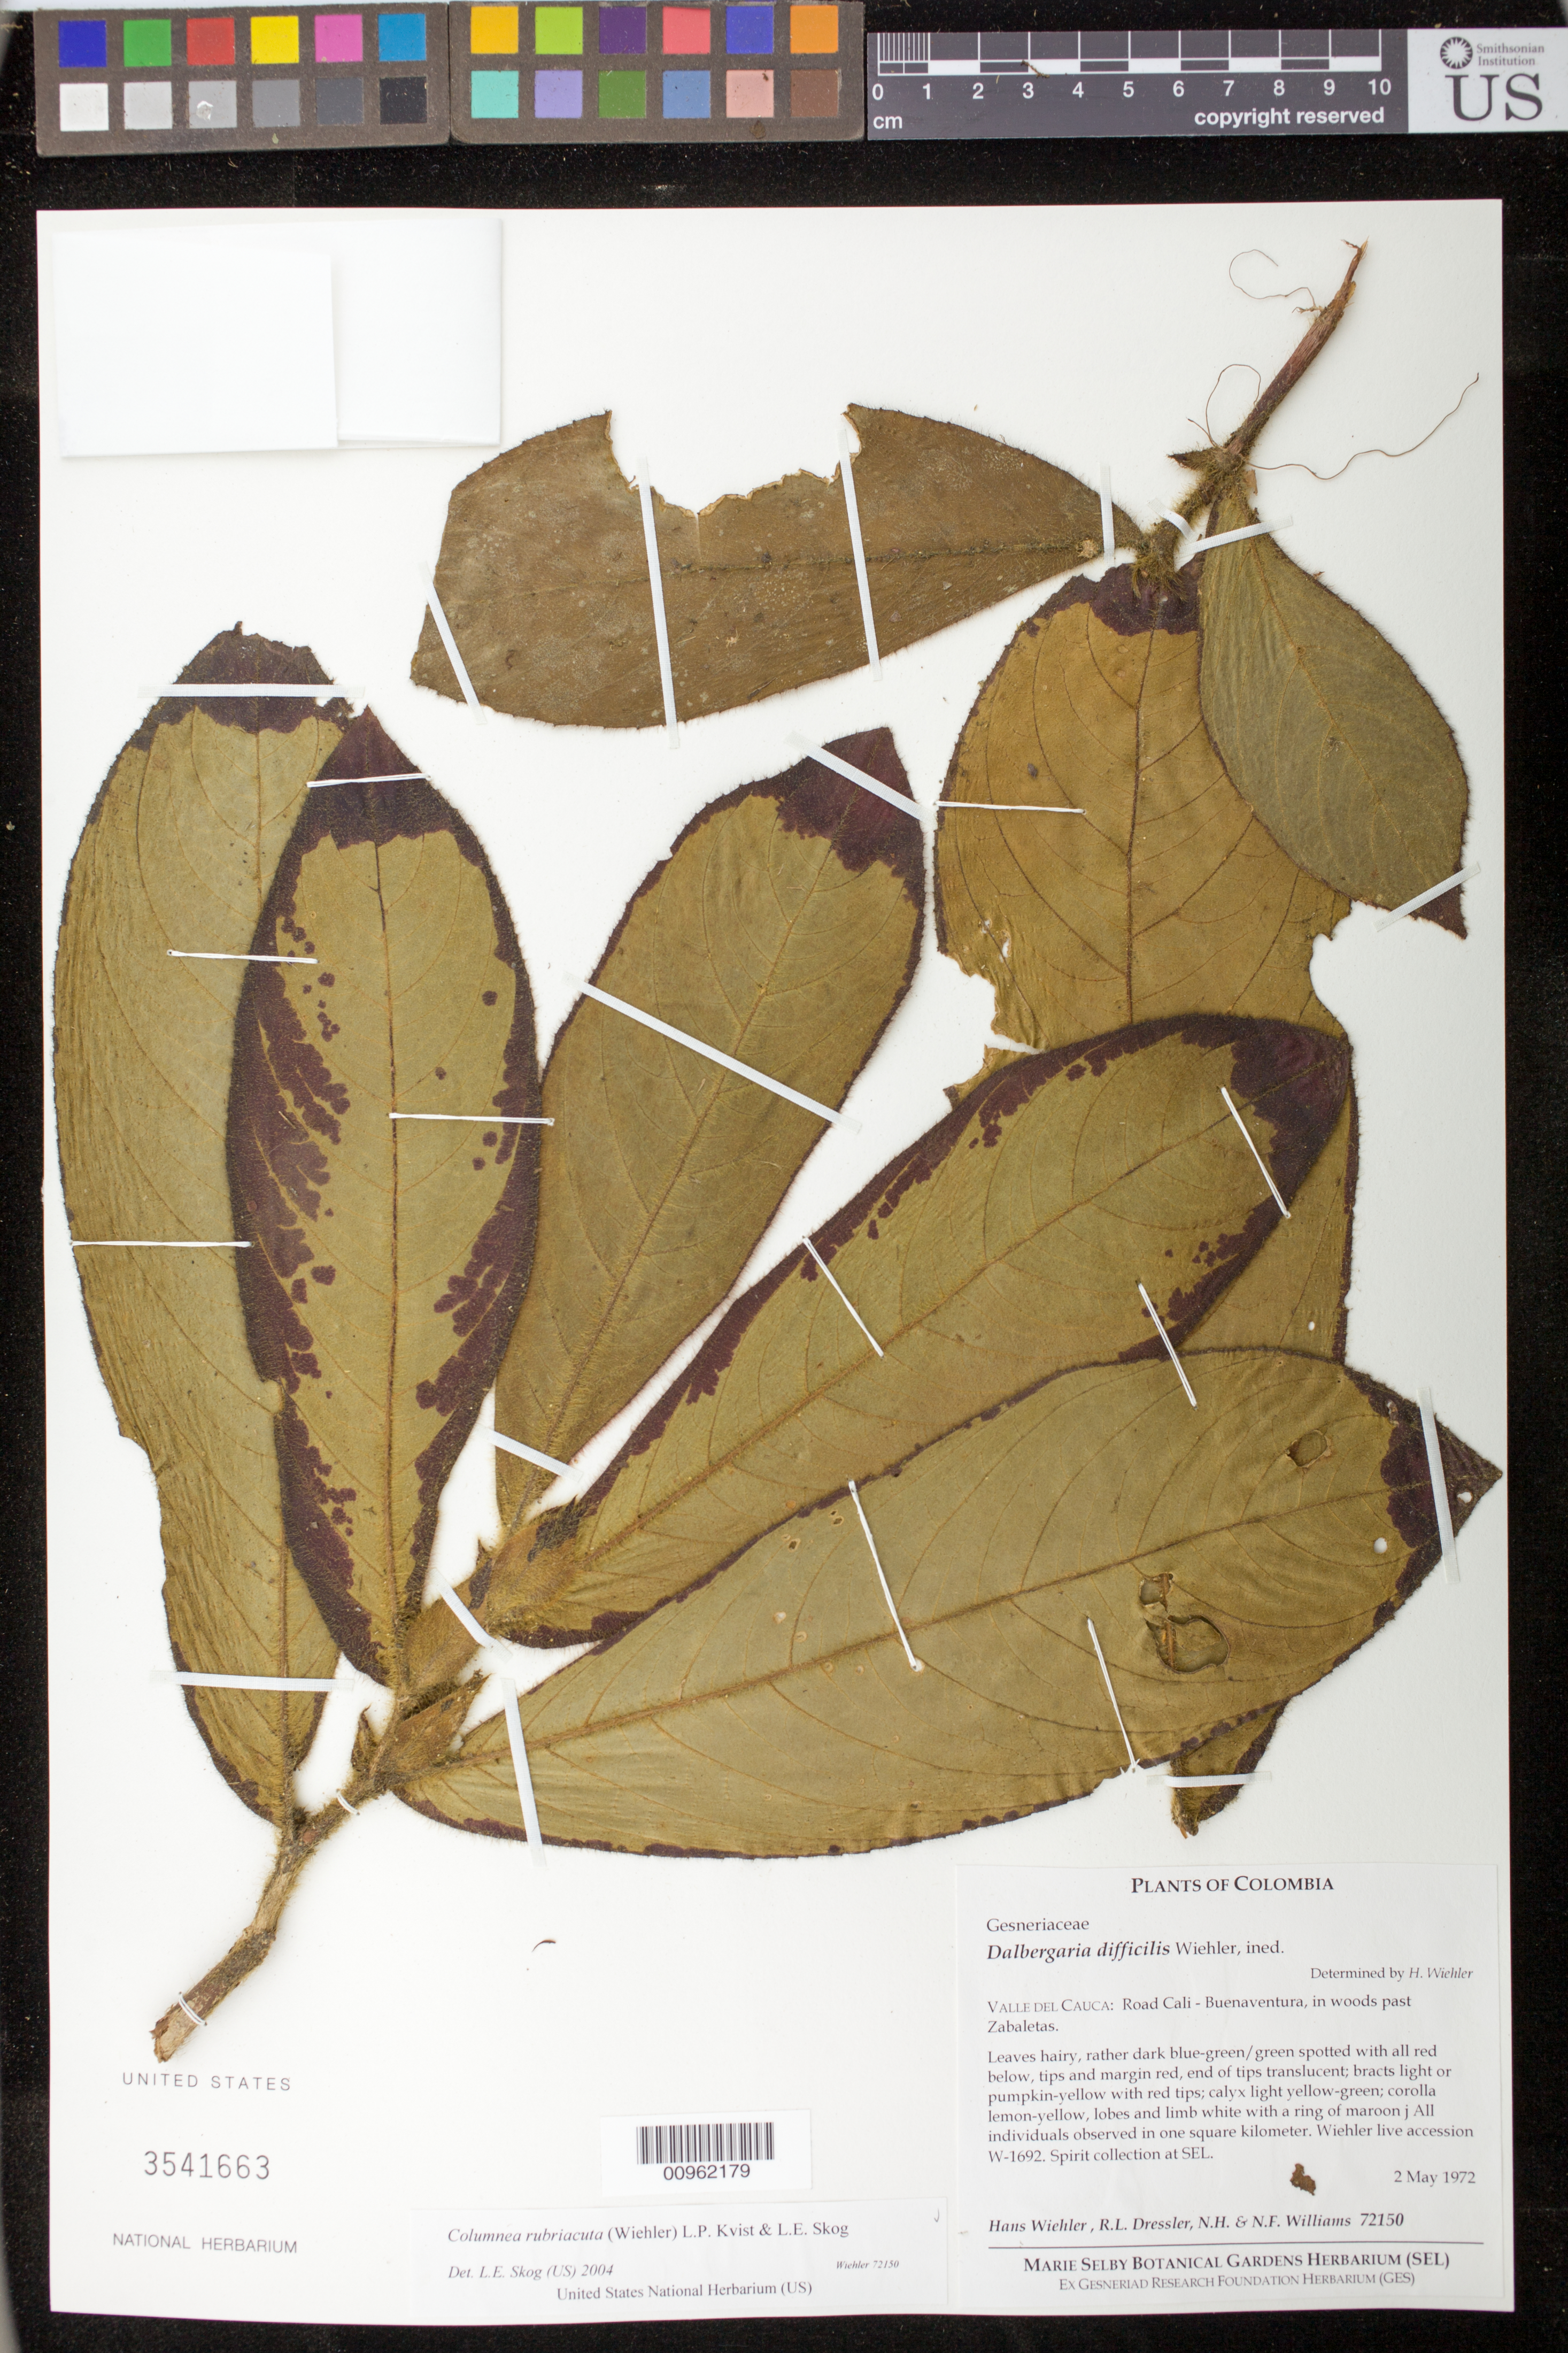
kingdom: Plantae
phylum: Tracheophyta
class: Magnoliopsida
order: Lamiales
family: Gesneriaceae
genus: Columnea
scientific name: Columnea rubriacuta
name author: (Wiehler) L.P. Kvist & L.E. Skog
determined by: Skog, Laurence E.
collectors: H. J. Wiehler, R. Dressler, N. H. Williams & N. Williams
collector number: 72150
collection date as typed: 02 May 1972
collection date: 1972-05-02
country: Colombia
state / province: Valle del Cauca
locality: Valle del Cauca: road road Cali-Buenaventura, in woods past Zabaletas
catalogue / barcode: US 3541663